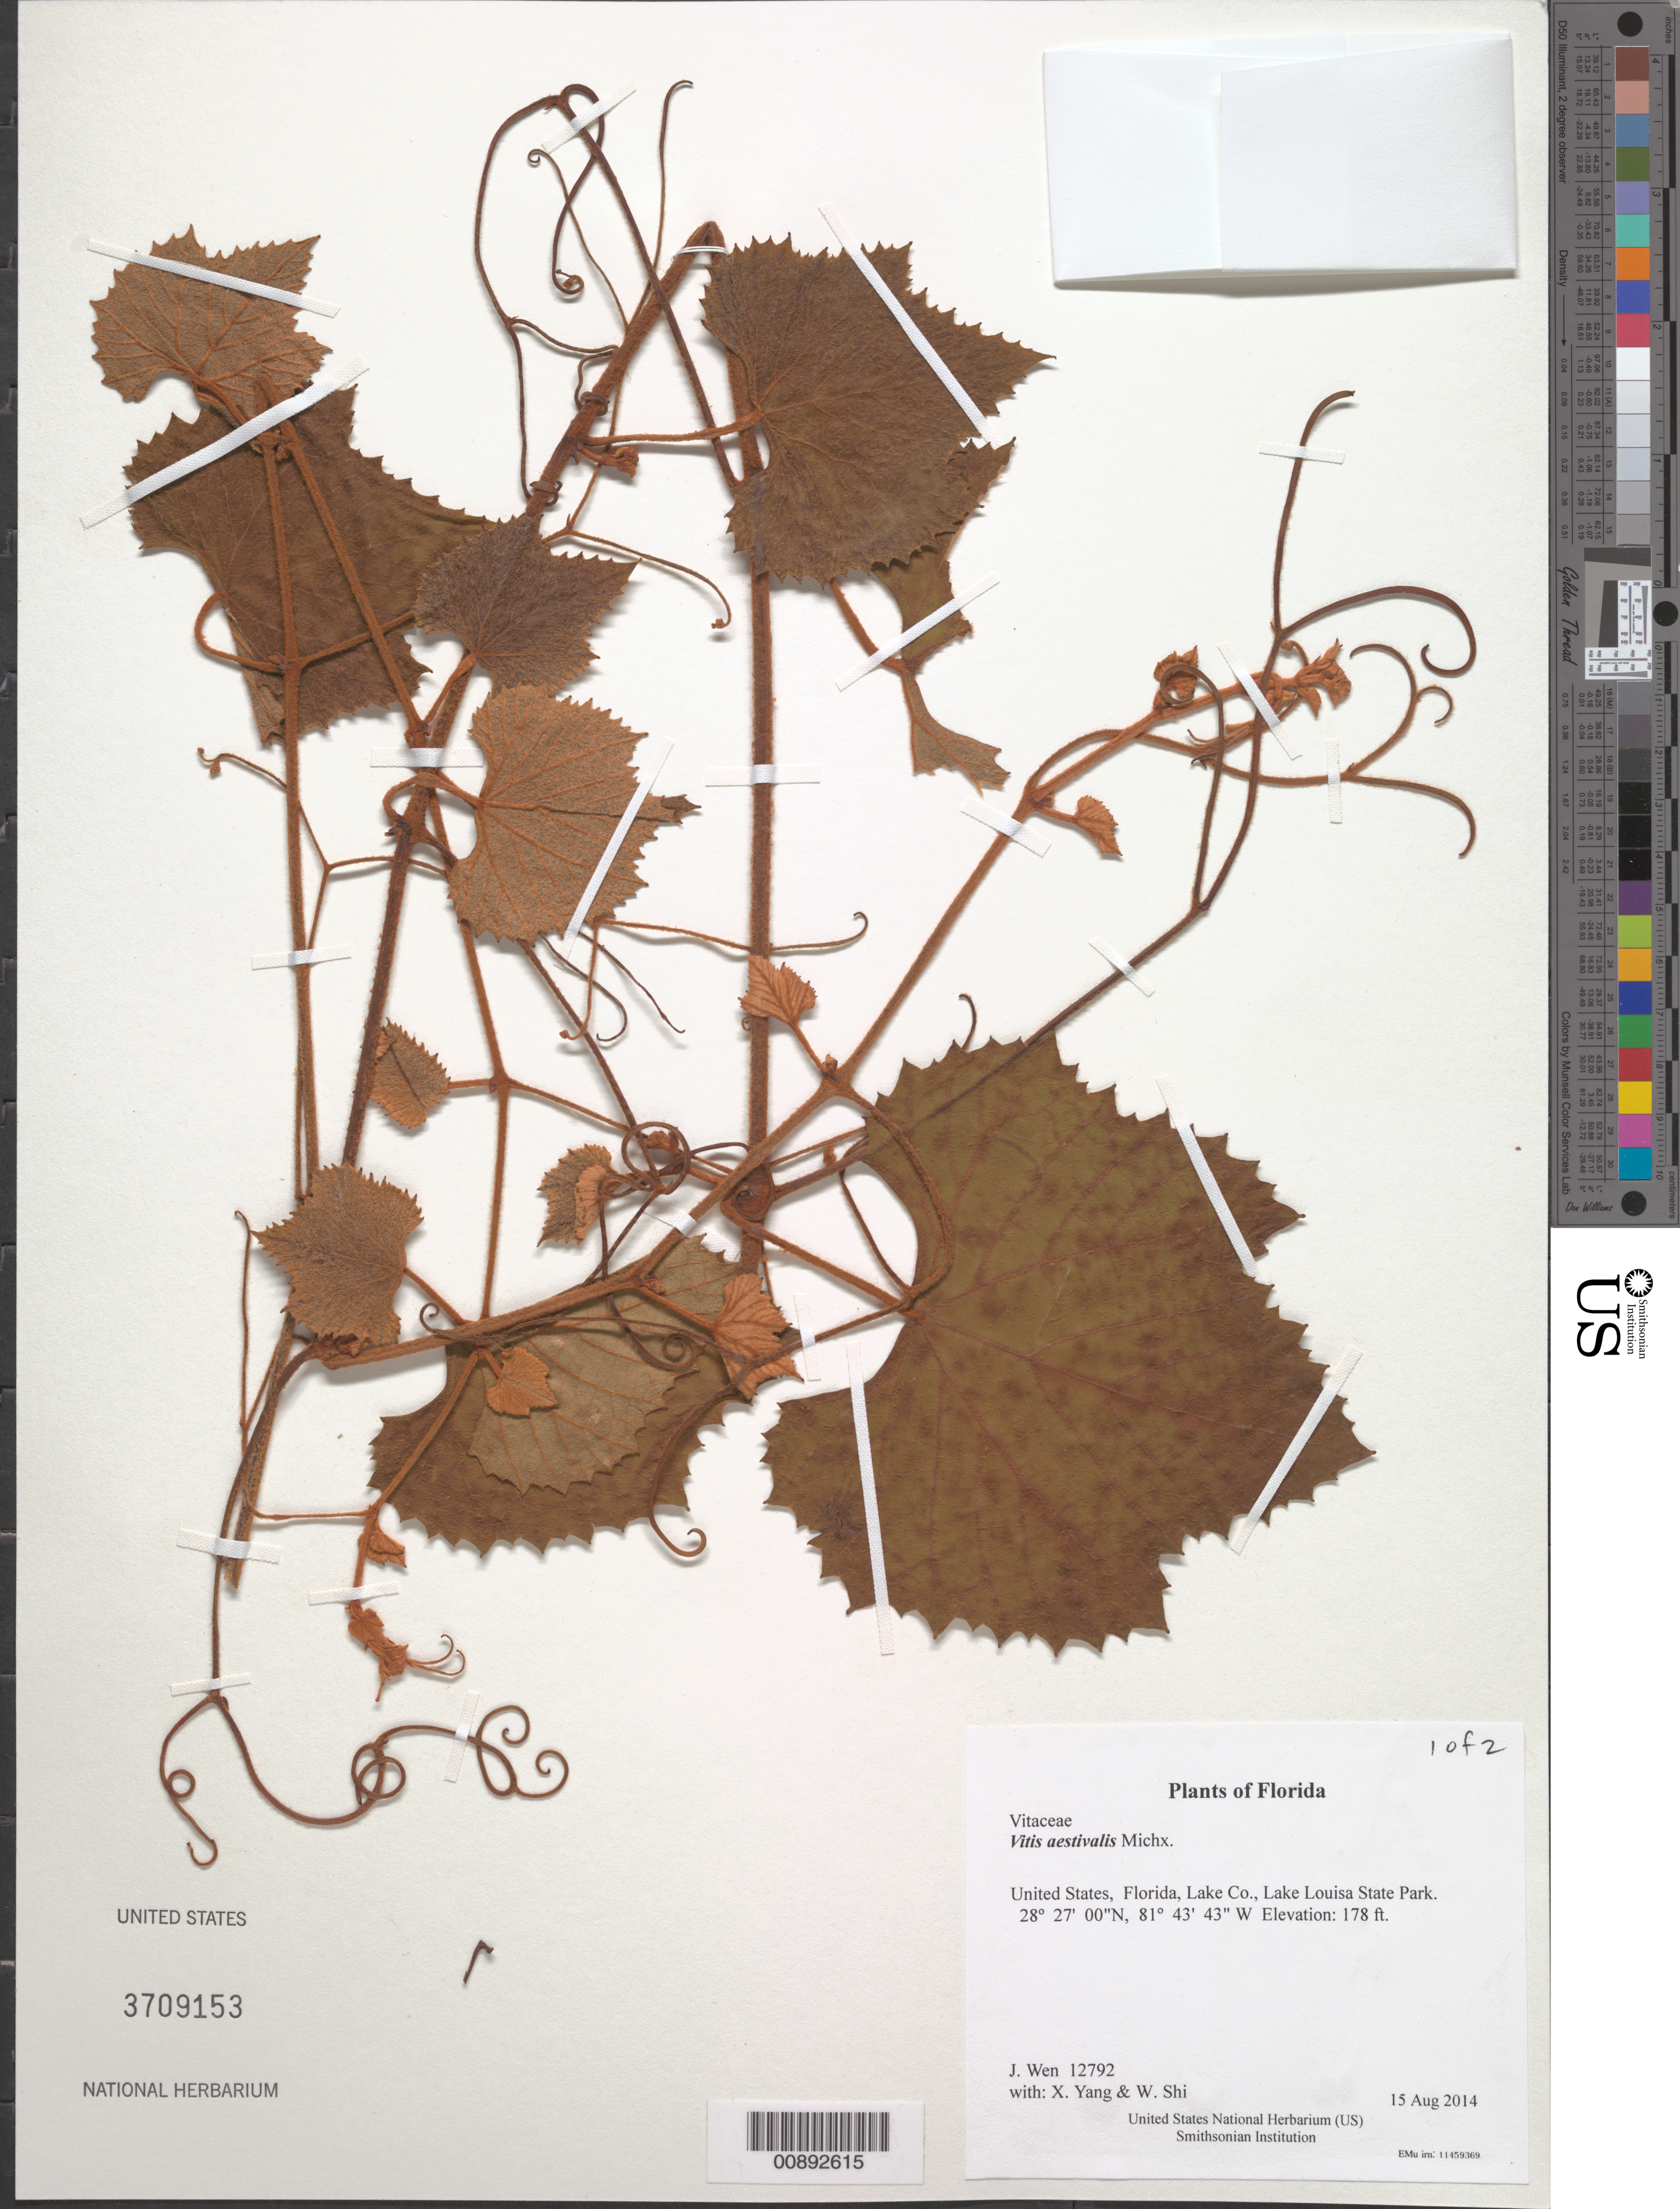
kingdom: Plantae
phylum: Tracheophyta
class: Magnoliopsida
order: Vitales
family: Vitaceae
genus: Vitis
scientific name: Vitis aestivalis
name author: Michx.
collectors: J. Wen, X. Yang & W. Shi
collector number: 12792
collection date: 2014-08-15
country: United States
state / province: Florida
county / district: Lake Co.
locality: Lake Louisa State Park.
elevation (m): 54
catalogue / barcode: US 3709153